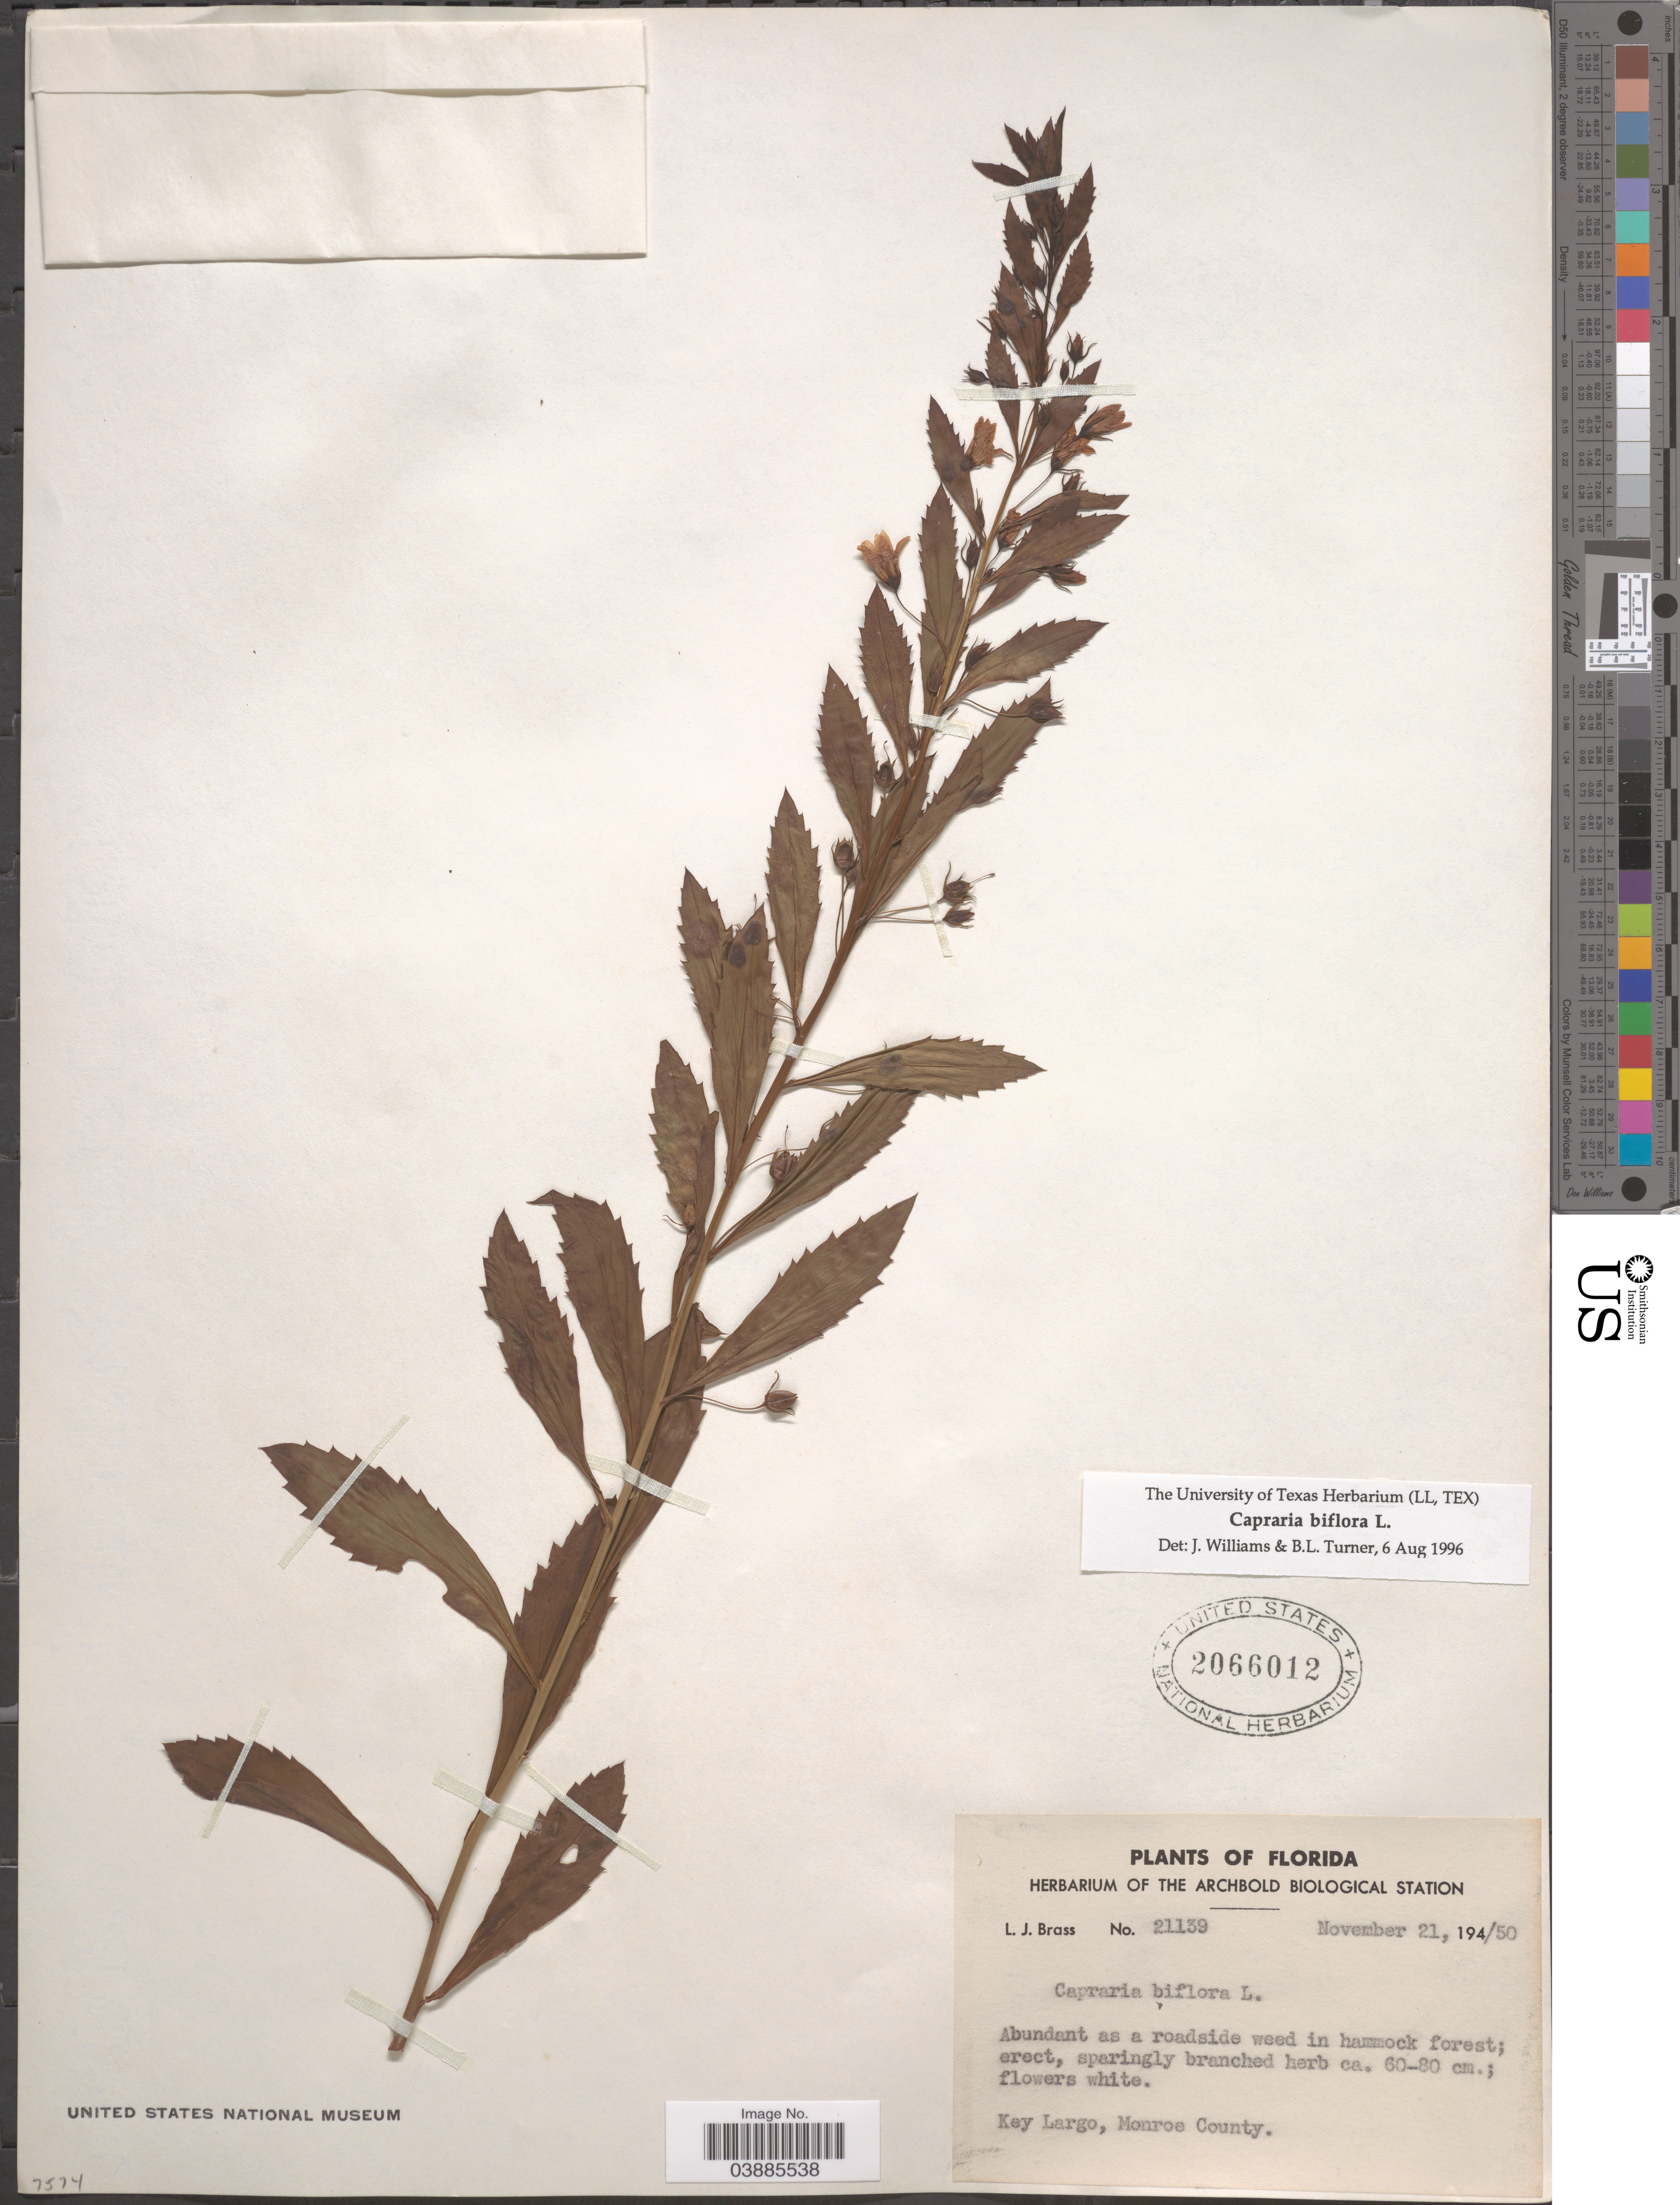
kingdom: Plantae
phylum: Tracheophyta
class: Magnoliopsida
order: Lamiales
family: Scrophulariaceae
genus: Capraria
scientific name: Capraria biflora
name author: L.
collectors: L. J. Brass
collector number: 21139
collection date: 1950-11-21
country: United States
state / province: Florida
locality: Key Largo, Monroe County.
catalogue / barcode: US 2066012